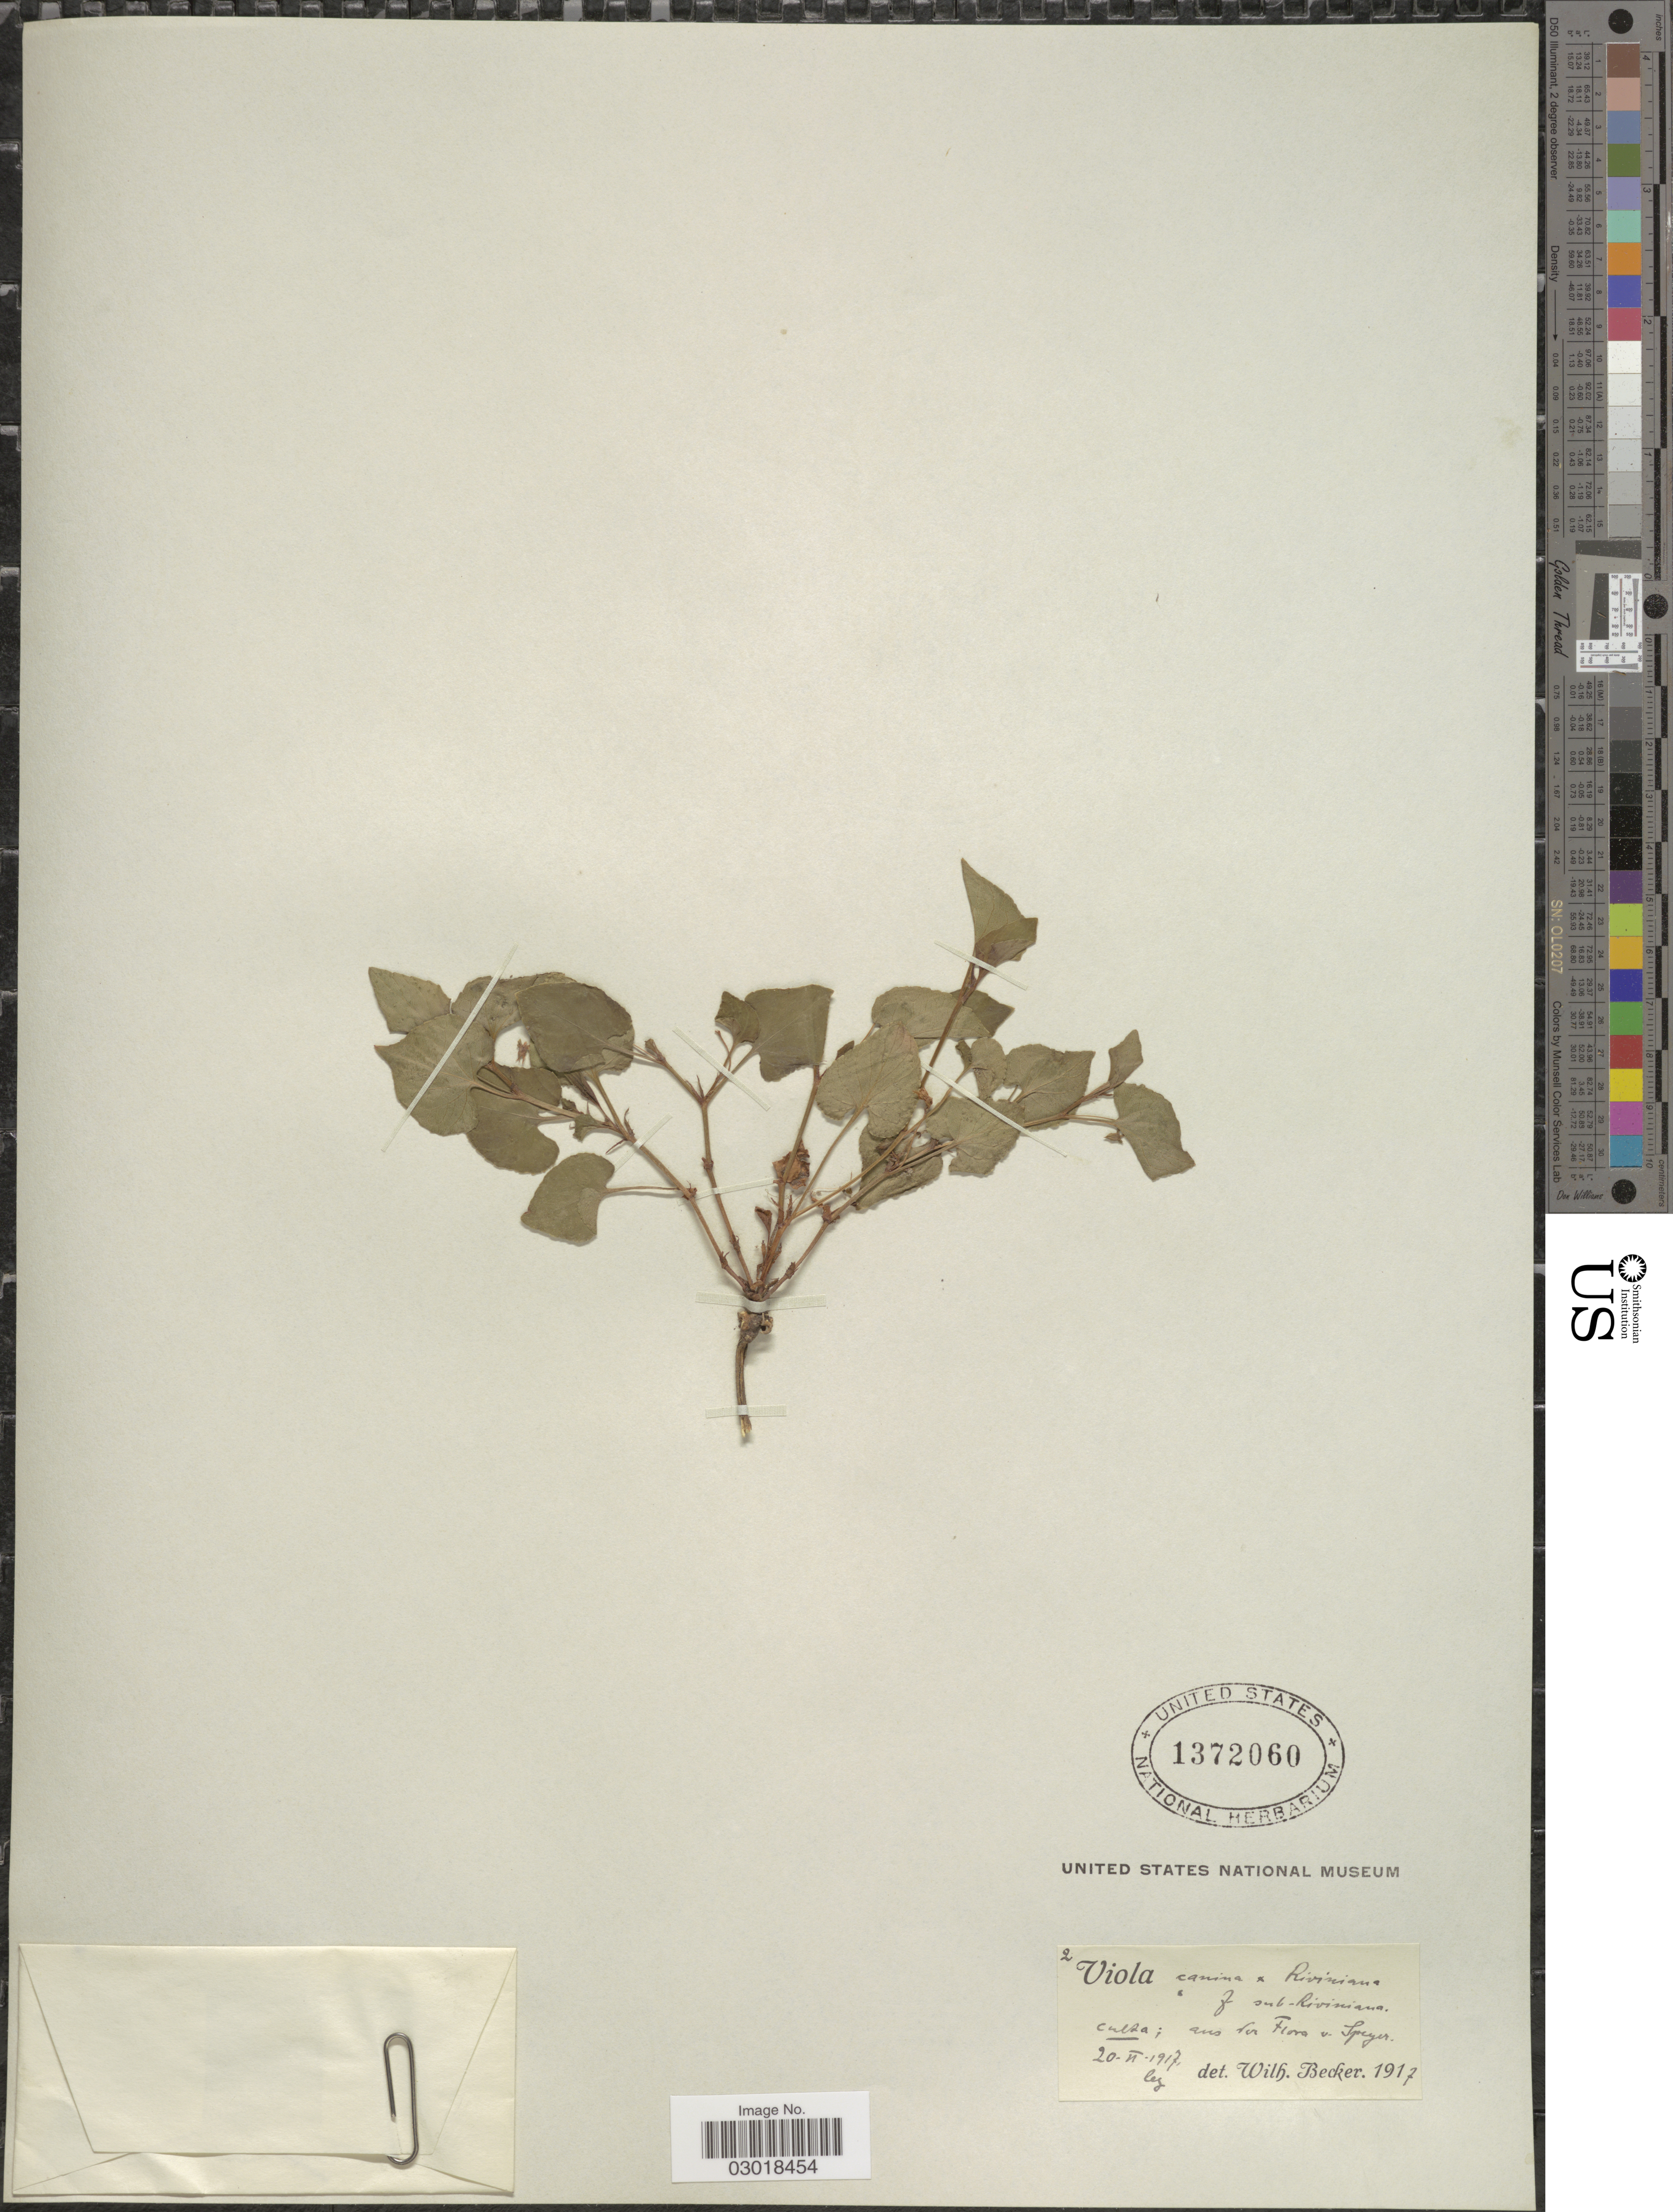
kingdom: Plantae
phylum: Tracheophyta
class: Magnoliopsida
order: Malpighiales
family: Violaceae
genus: Viola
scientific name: Viola canina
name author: L.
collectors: W. Becker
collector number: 2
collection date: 1917-06-20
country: Germany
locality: Ans der Flora v. Speyer.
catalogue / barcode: US 1372060